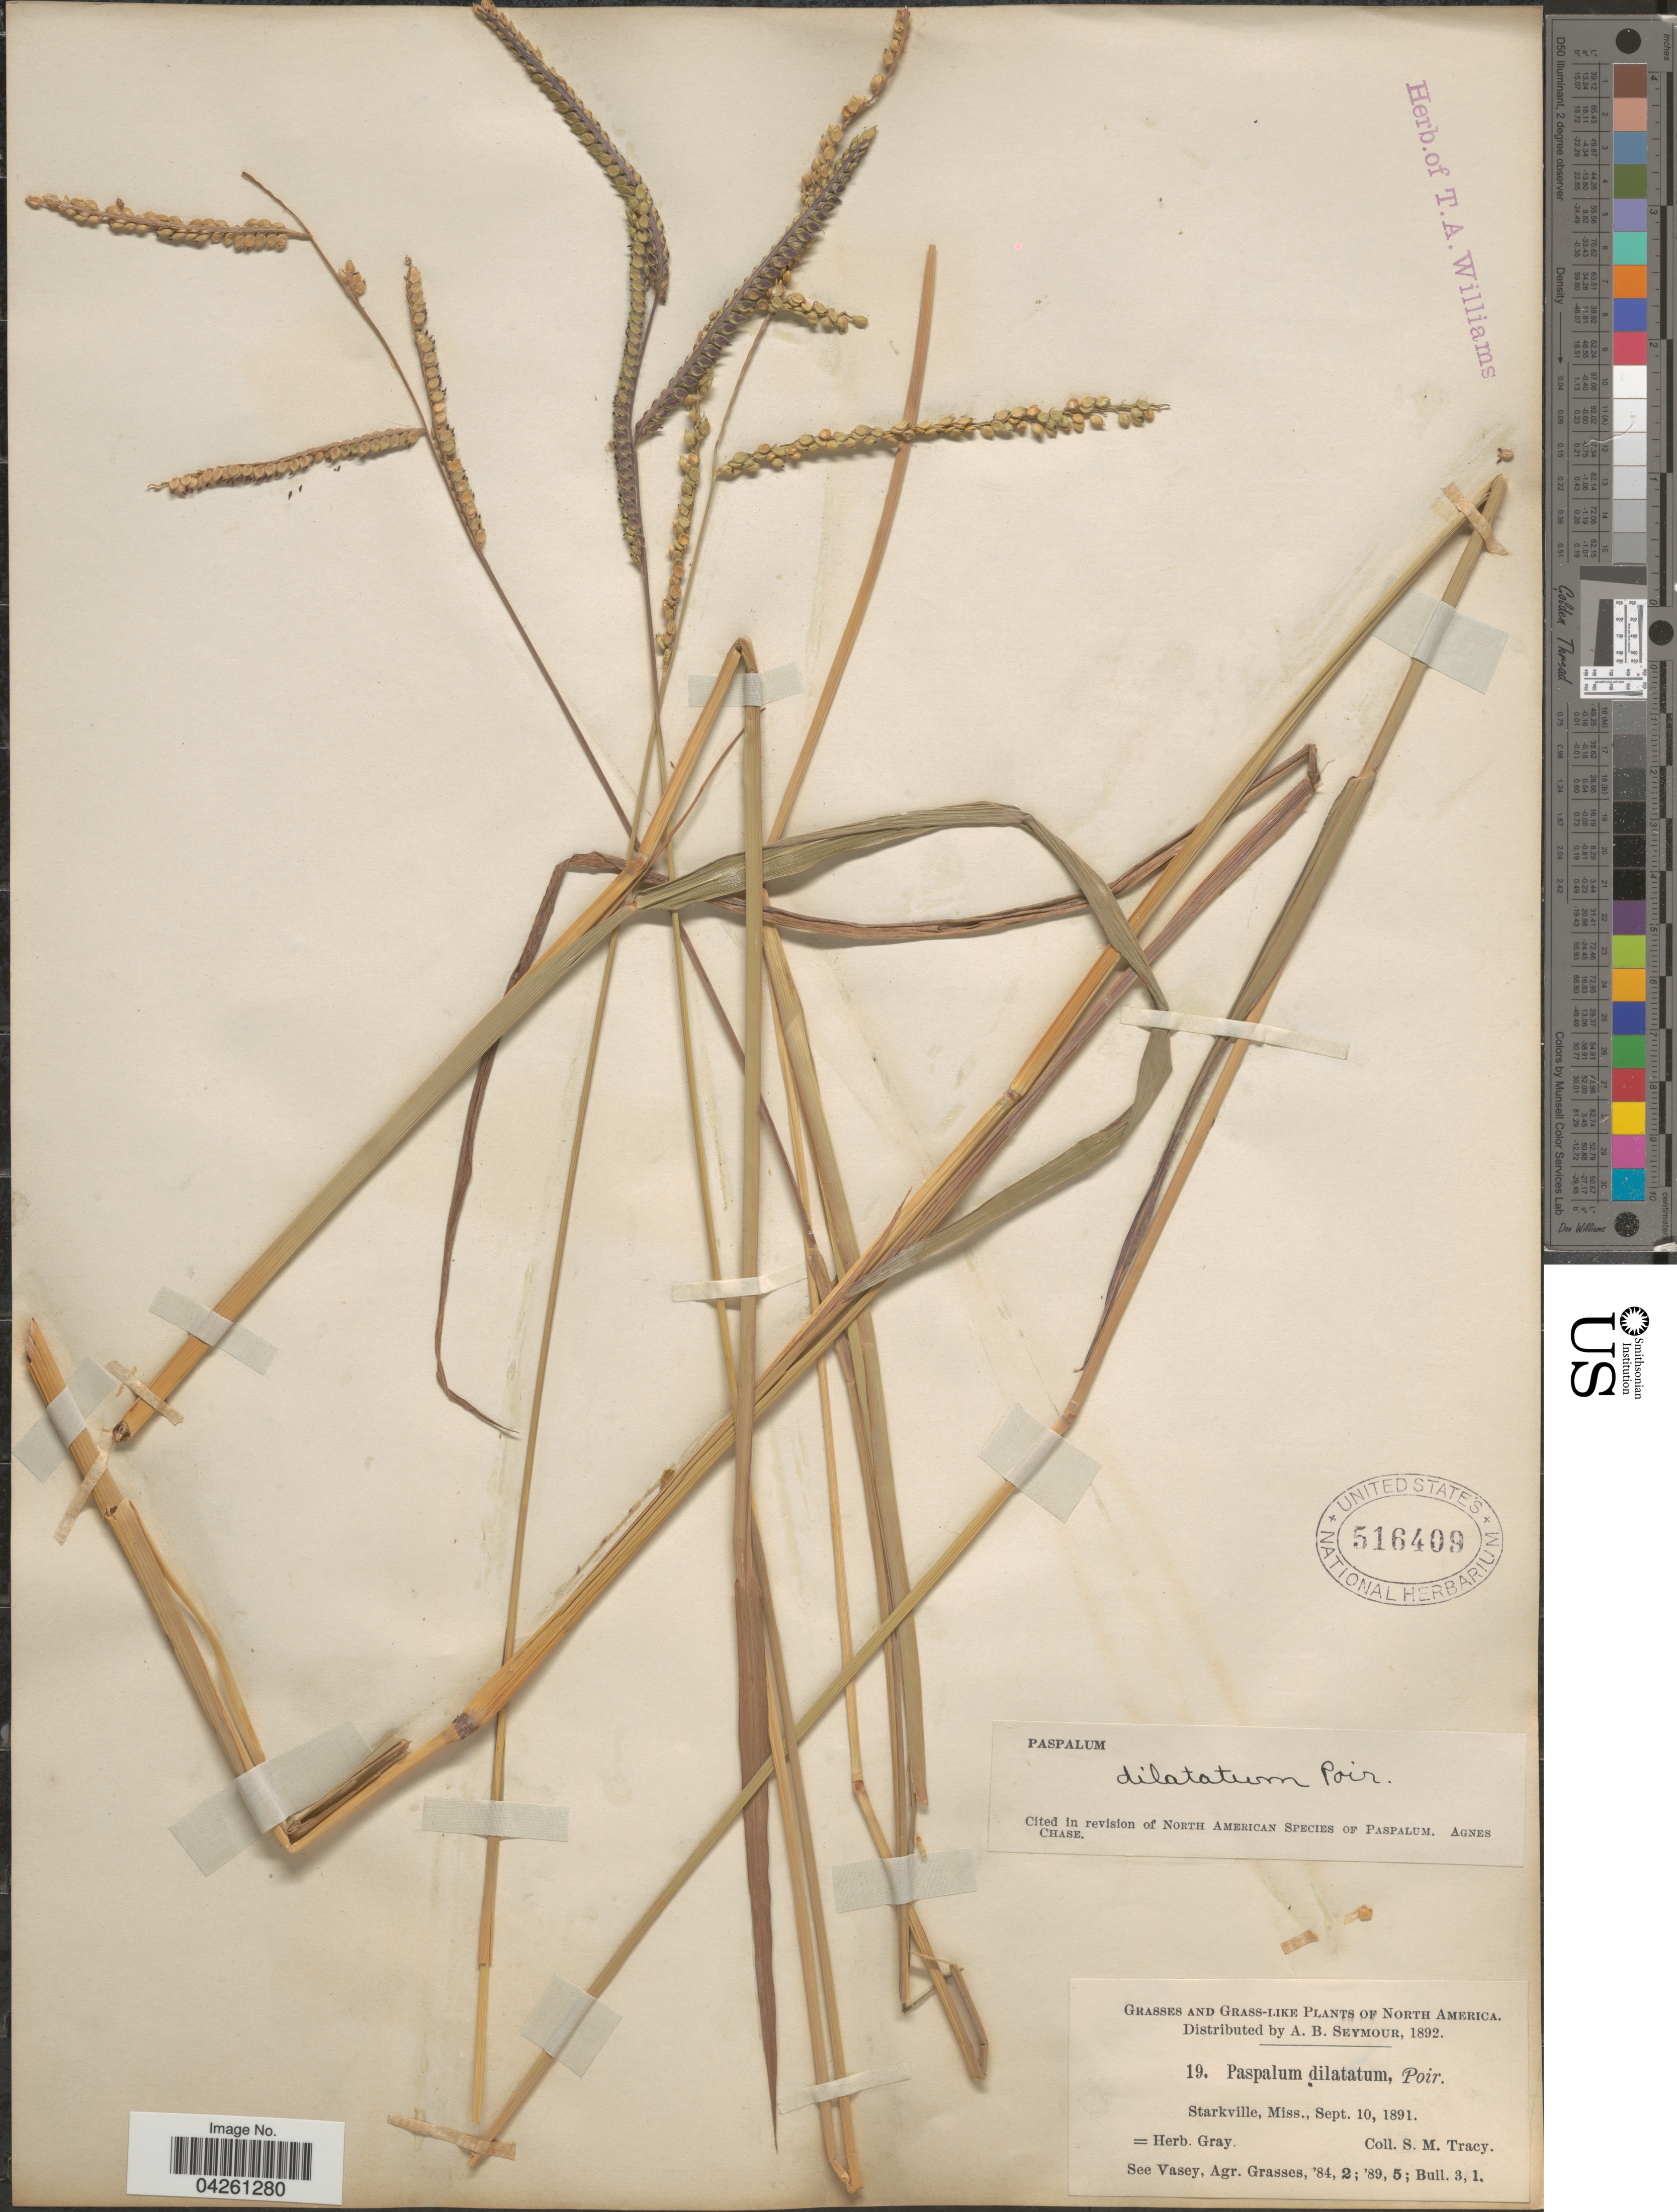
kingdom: Plantae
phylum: Tracheophyta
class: Liliopsida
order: Poales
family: Poaceae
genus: Paspalum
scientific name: Paspalum dilatatum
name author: Poir.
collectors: S. M. Tracy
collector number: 19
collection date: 1891-09-10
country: United States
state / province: Mississippi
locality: Starkville.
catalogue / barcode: US 516409